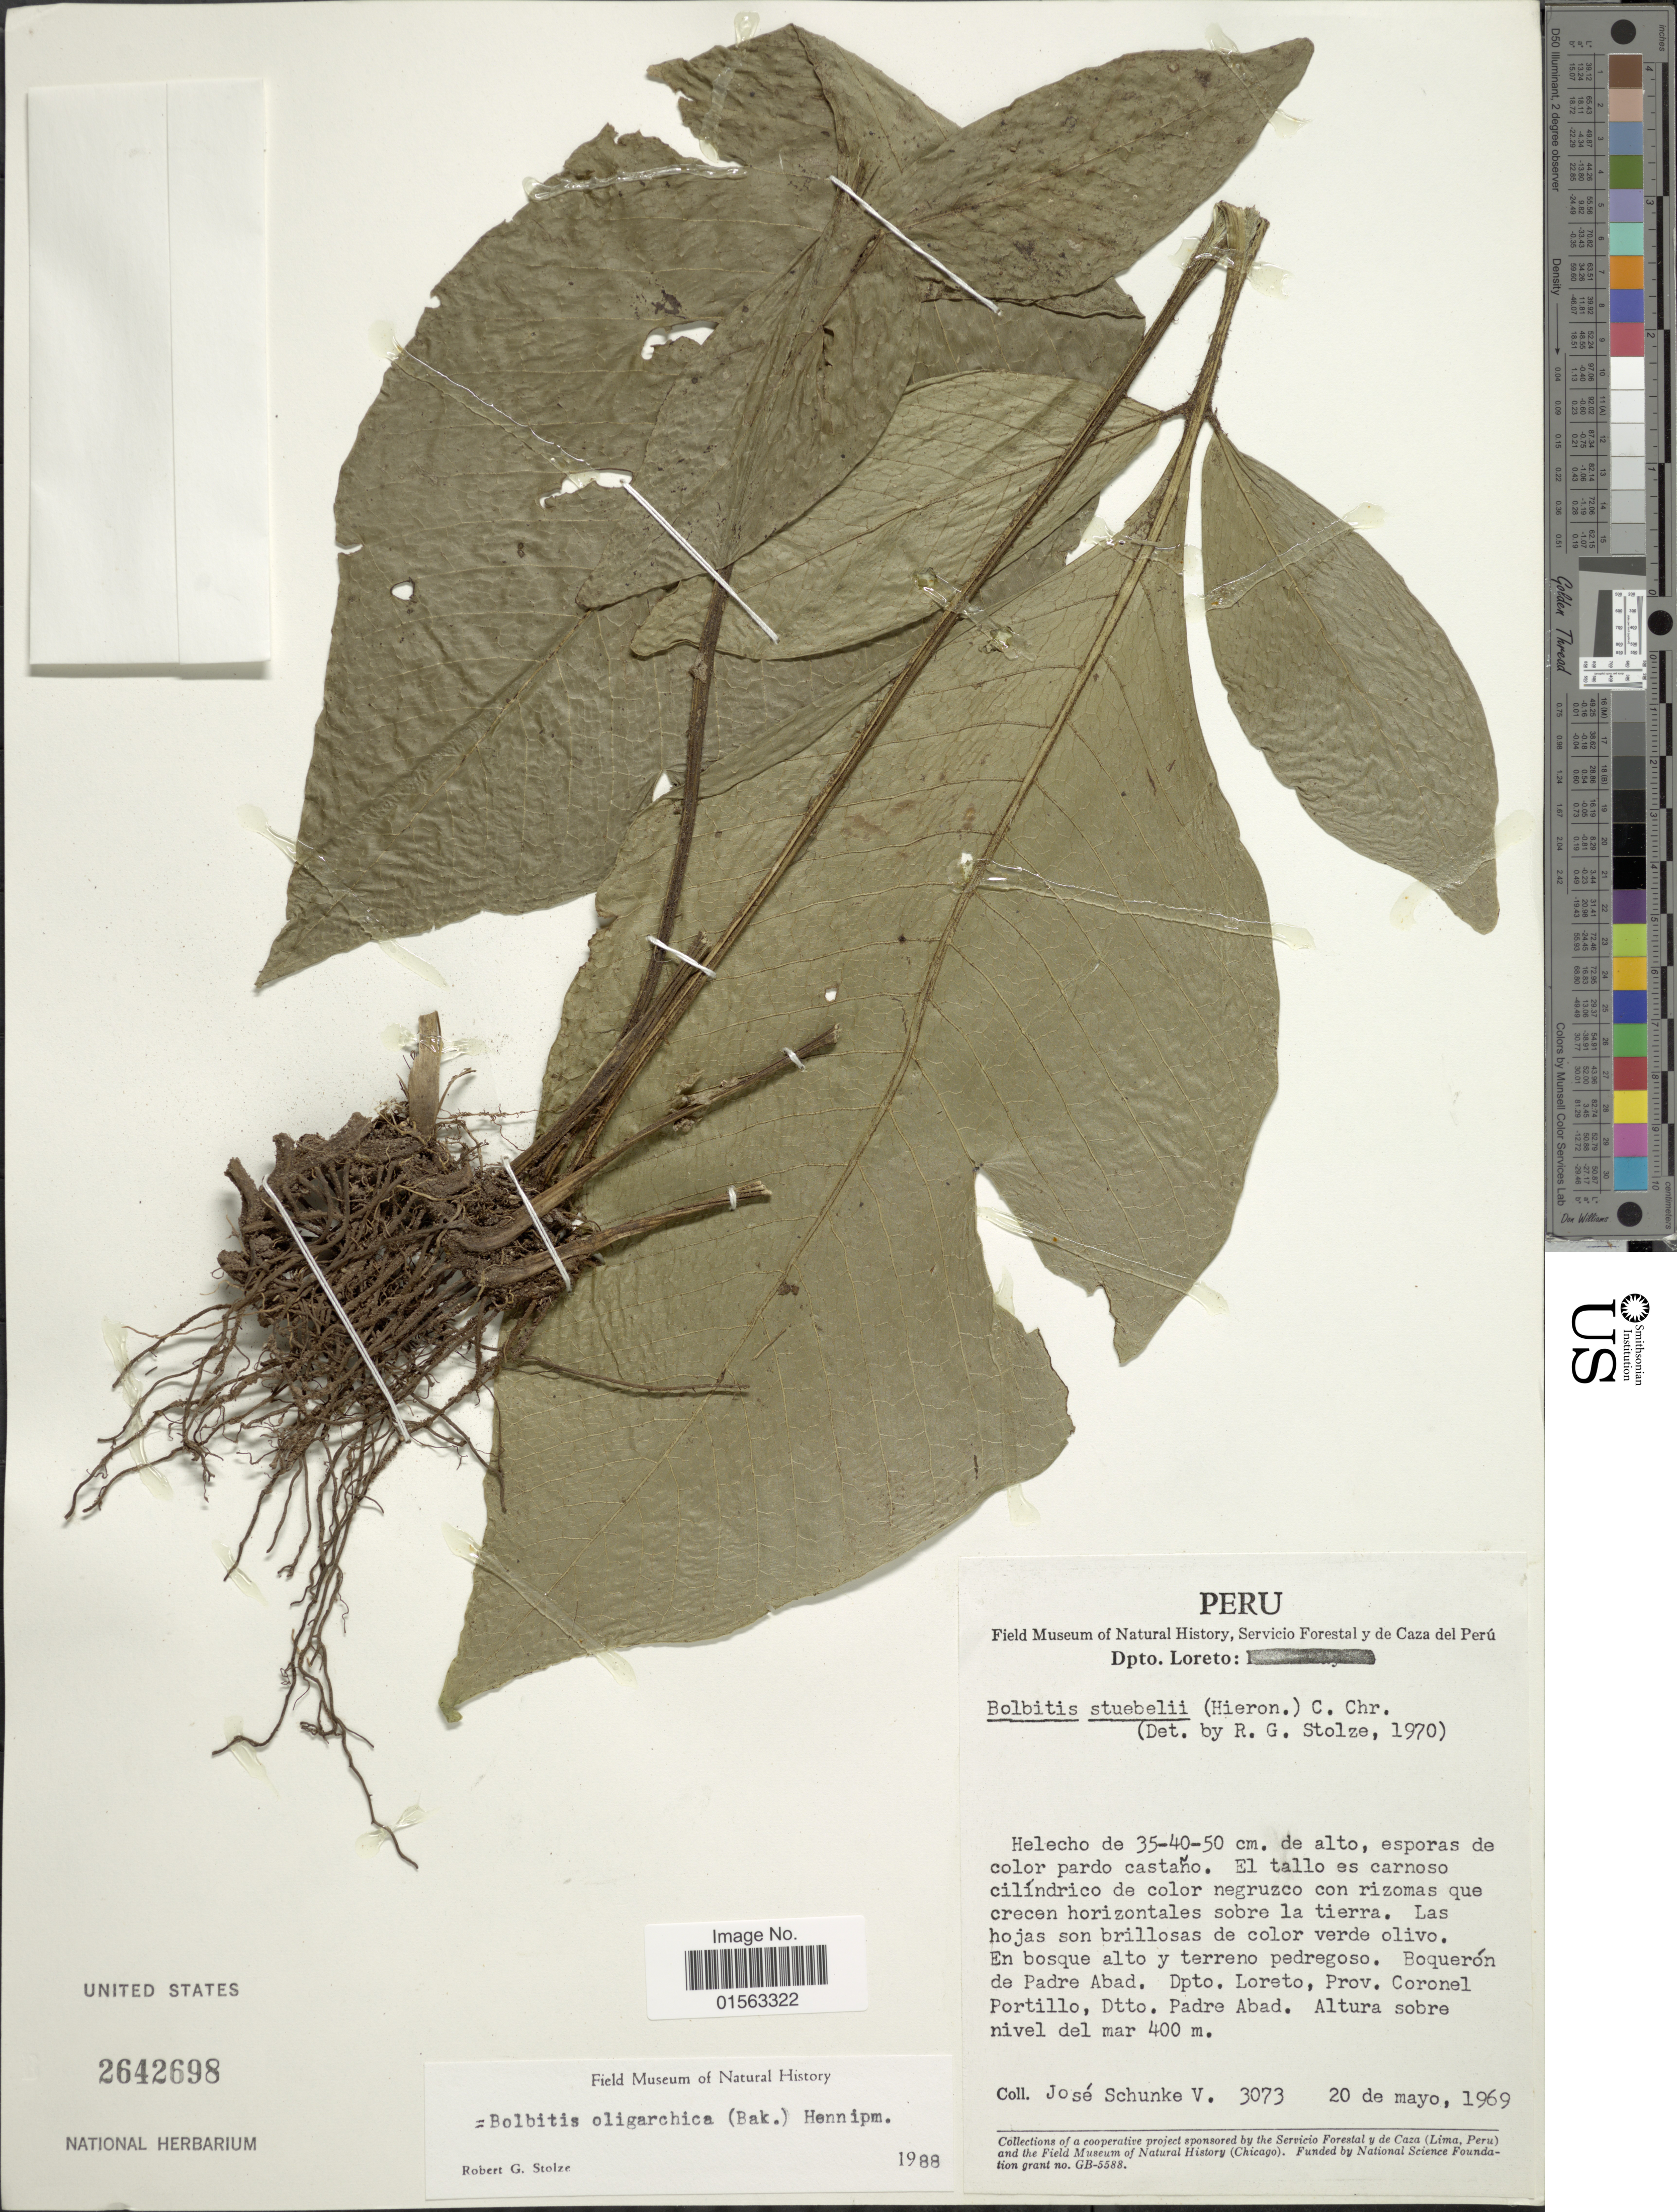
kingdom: Plantae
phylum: Tracheophyta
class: Polypodiopsida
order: Polypodiales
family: Dryopteridaceae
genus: Mickelia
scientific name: Mickelia oligarchica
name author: (Baker) R.C. Moran et al.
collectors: J. Schunke Vigo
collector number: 3073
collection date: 1969-05-20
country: Peru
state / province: Loreto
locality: Boqueron de Padre Abad, Dpto. Loreto, Prov. Coronel Portillo, Dtto. Padre Abad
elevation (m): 400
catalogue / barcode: US 2642698